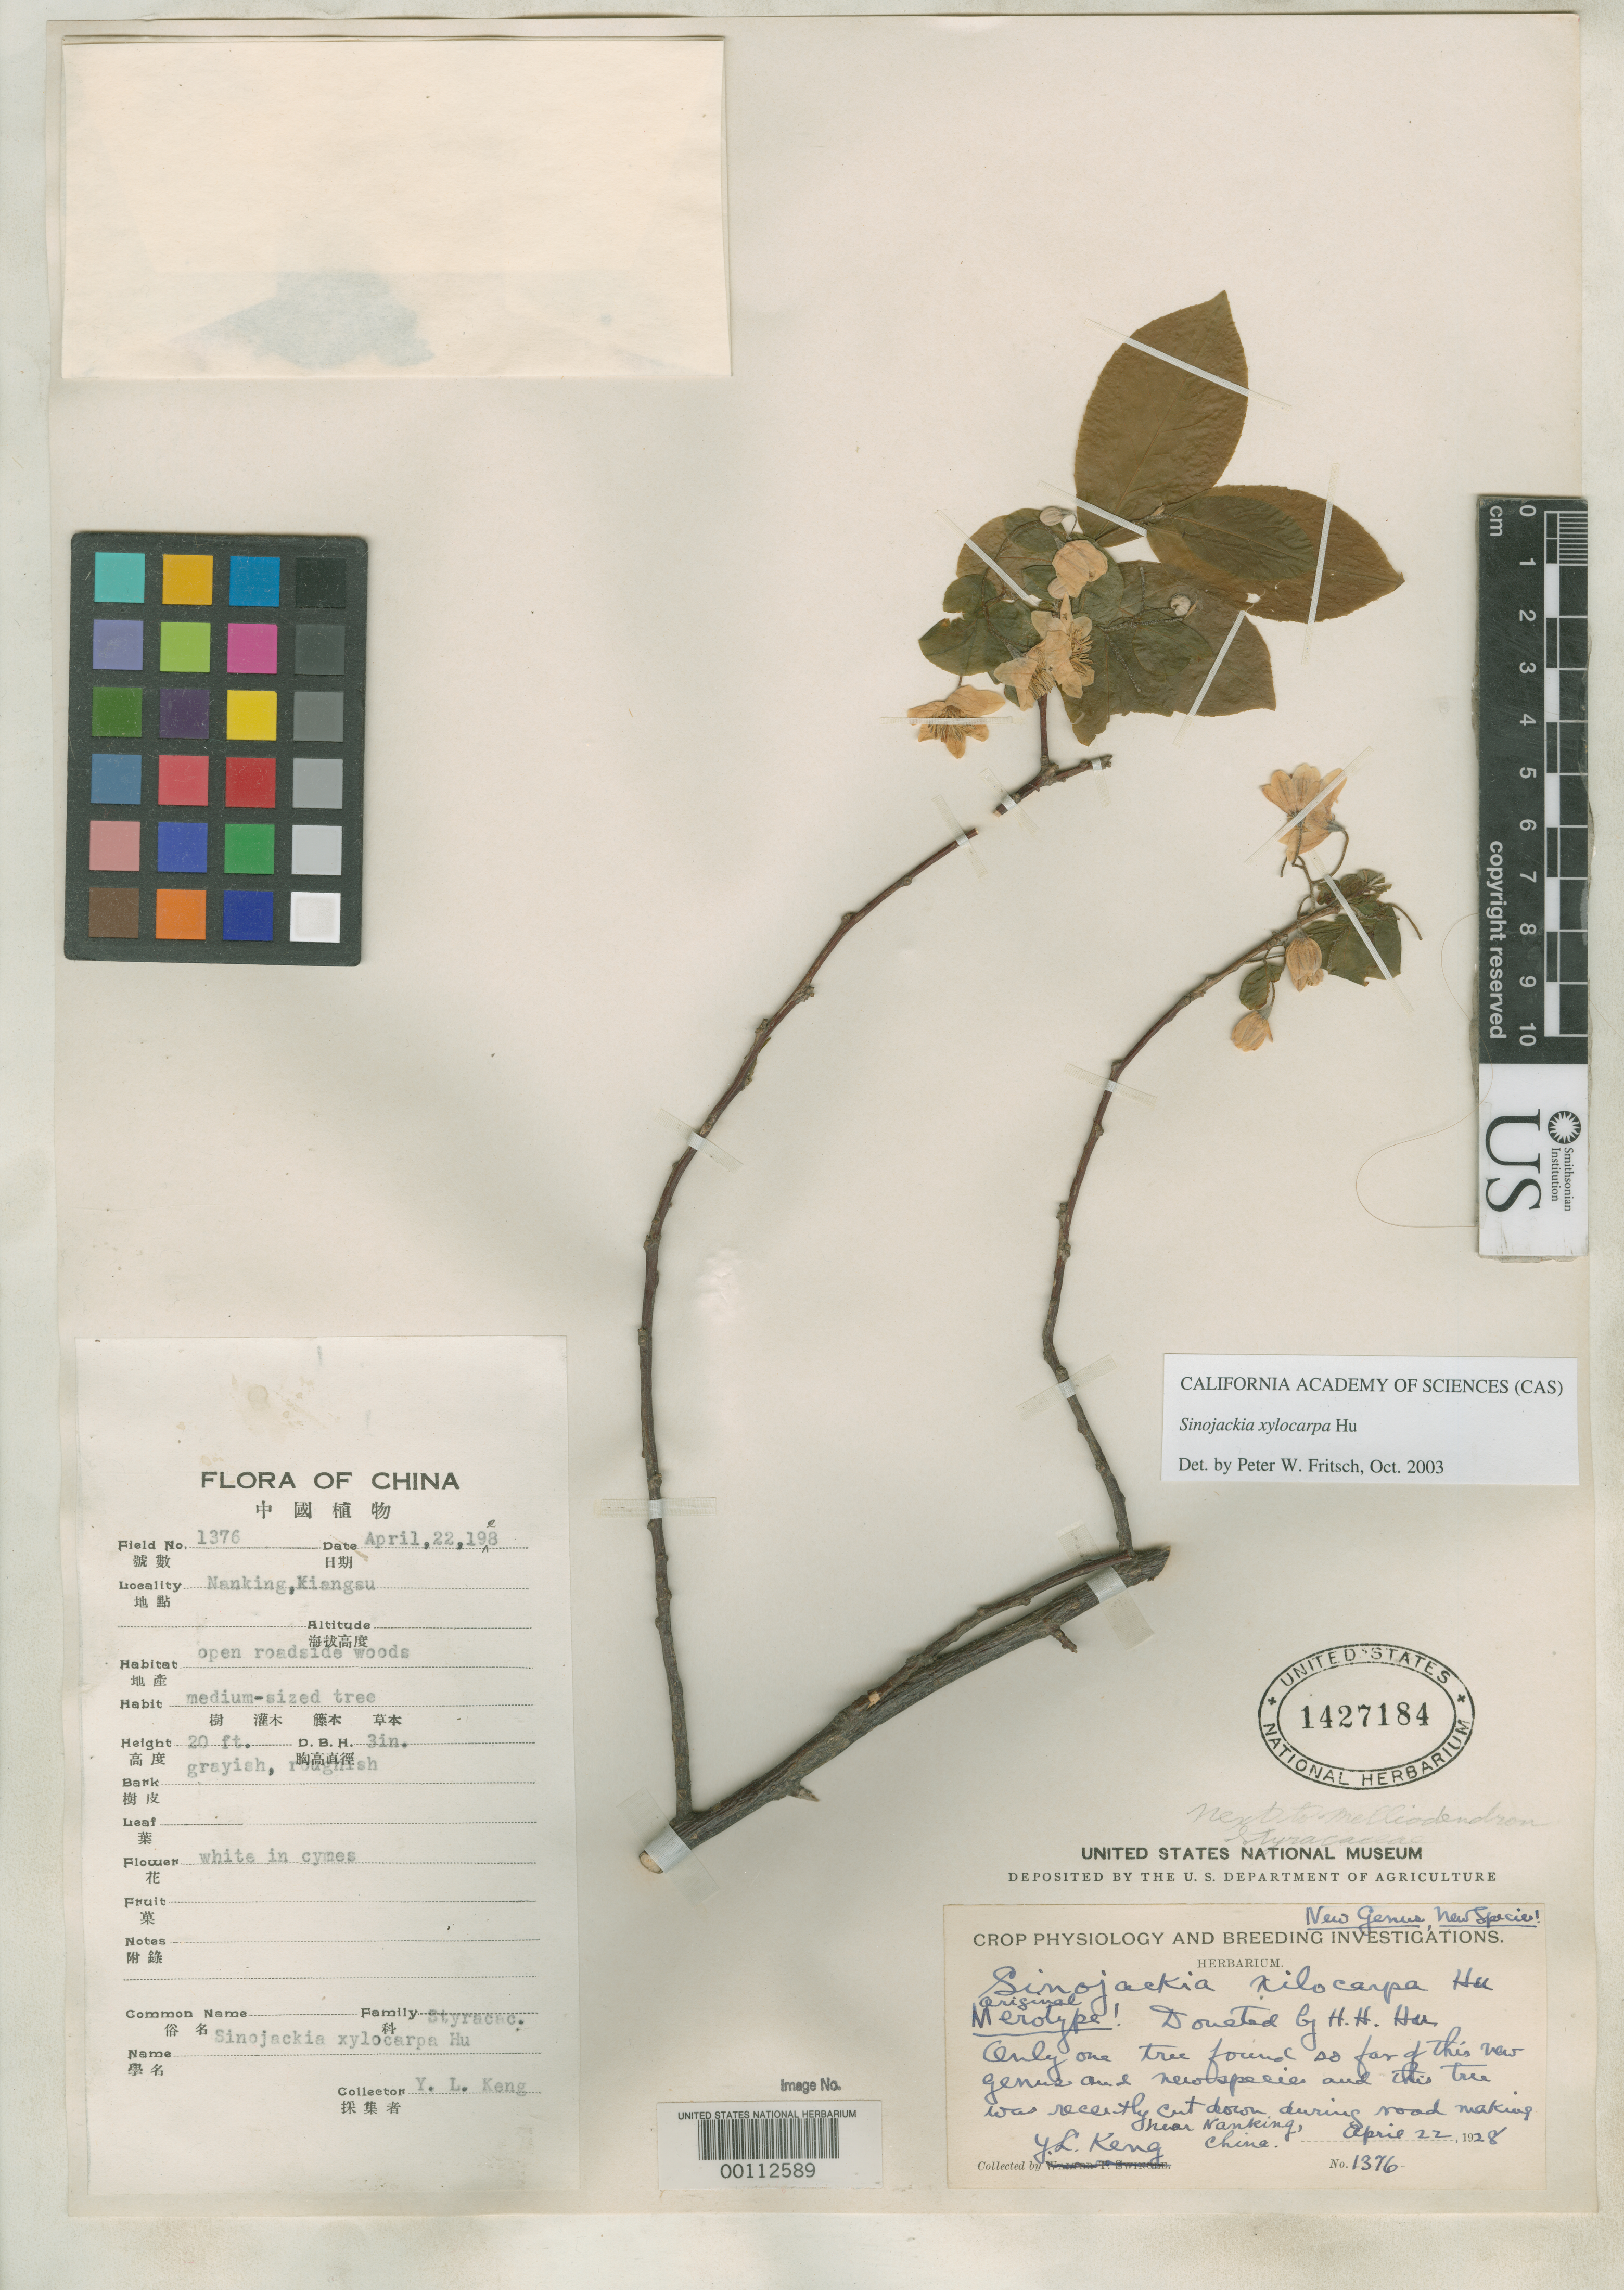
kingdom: Plantae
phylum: Tracheophyta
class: Magnoliopsida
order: Ericales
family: Styracaceae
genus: Sinojackia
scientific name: Sinojackia xylocarpa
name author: Hu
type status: Isotype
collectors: Y. L. Keng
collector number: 1376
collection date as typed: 22 Apr 1928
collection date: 1928-04-22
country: China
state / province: Jiangsu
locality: Nanking.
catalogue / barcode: US 1427184